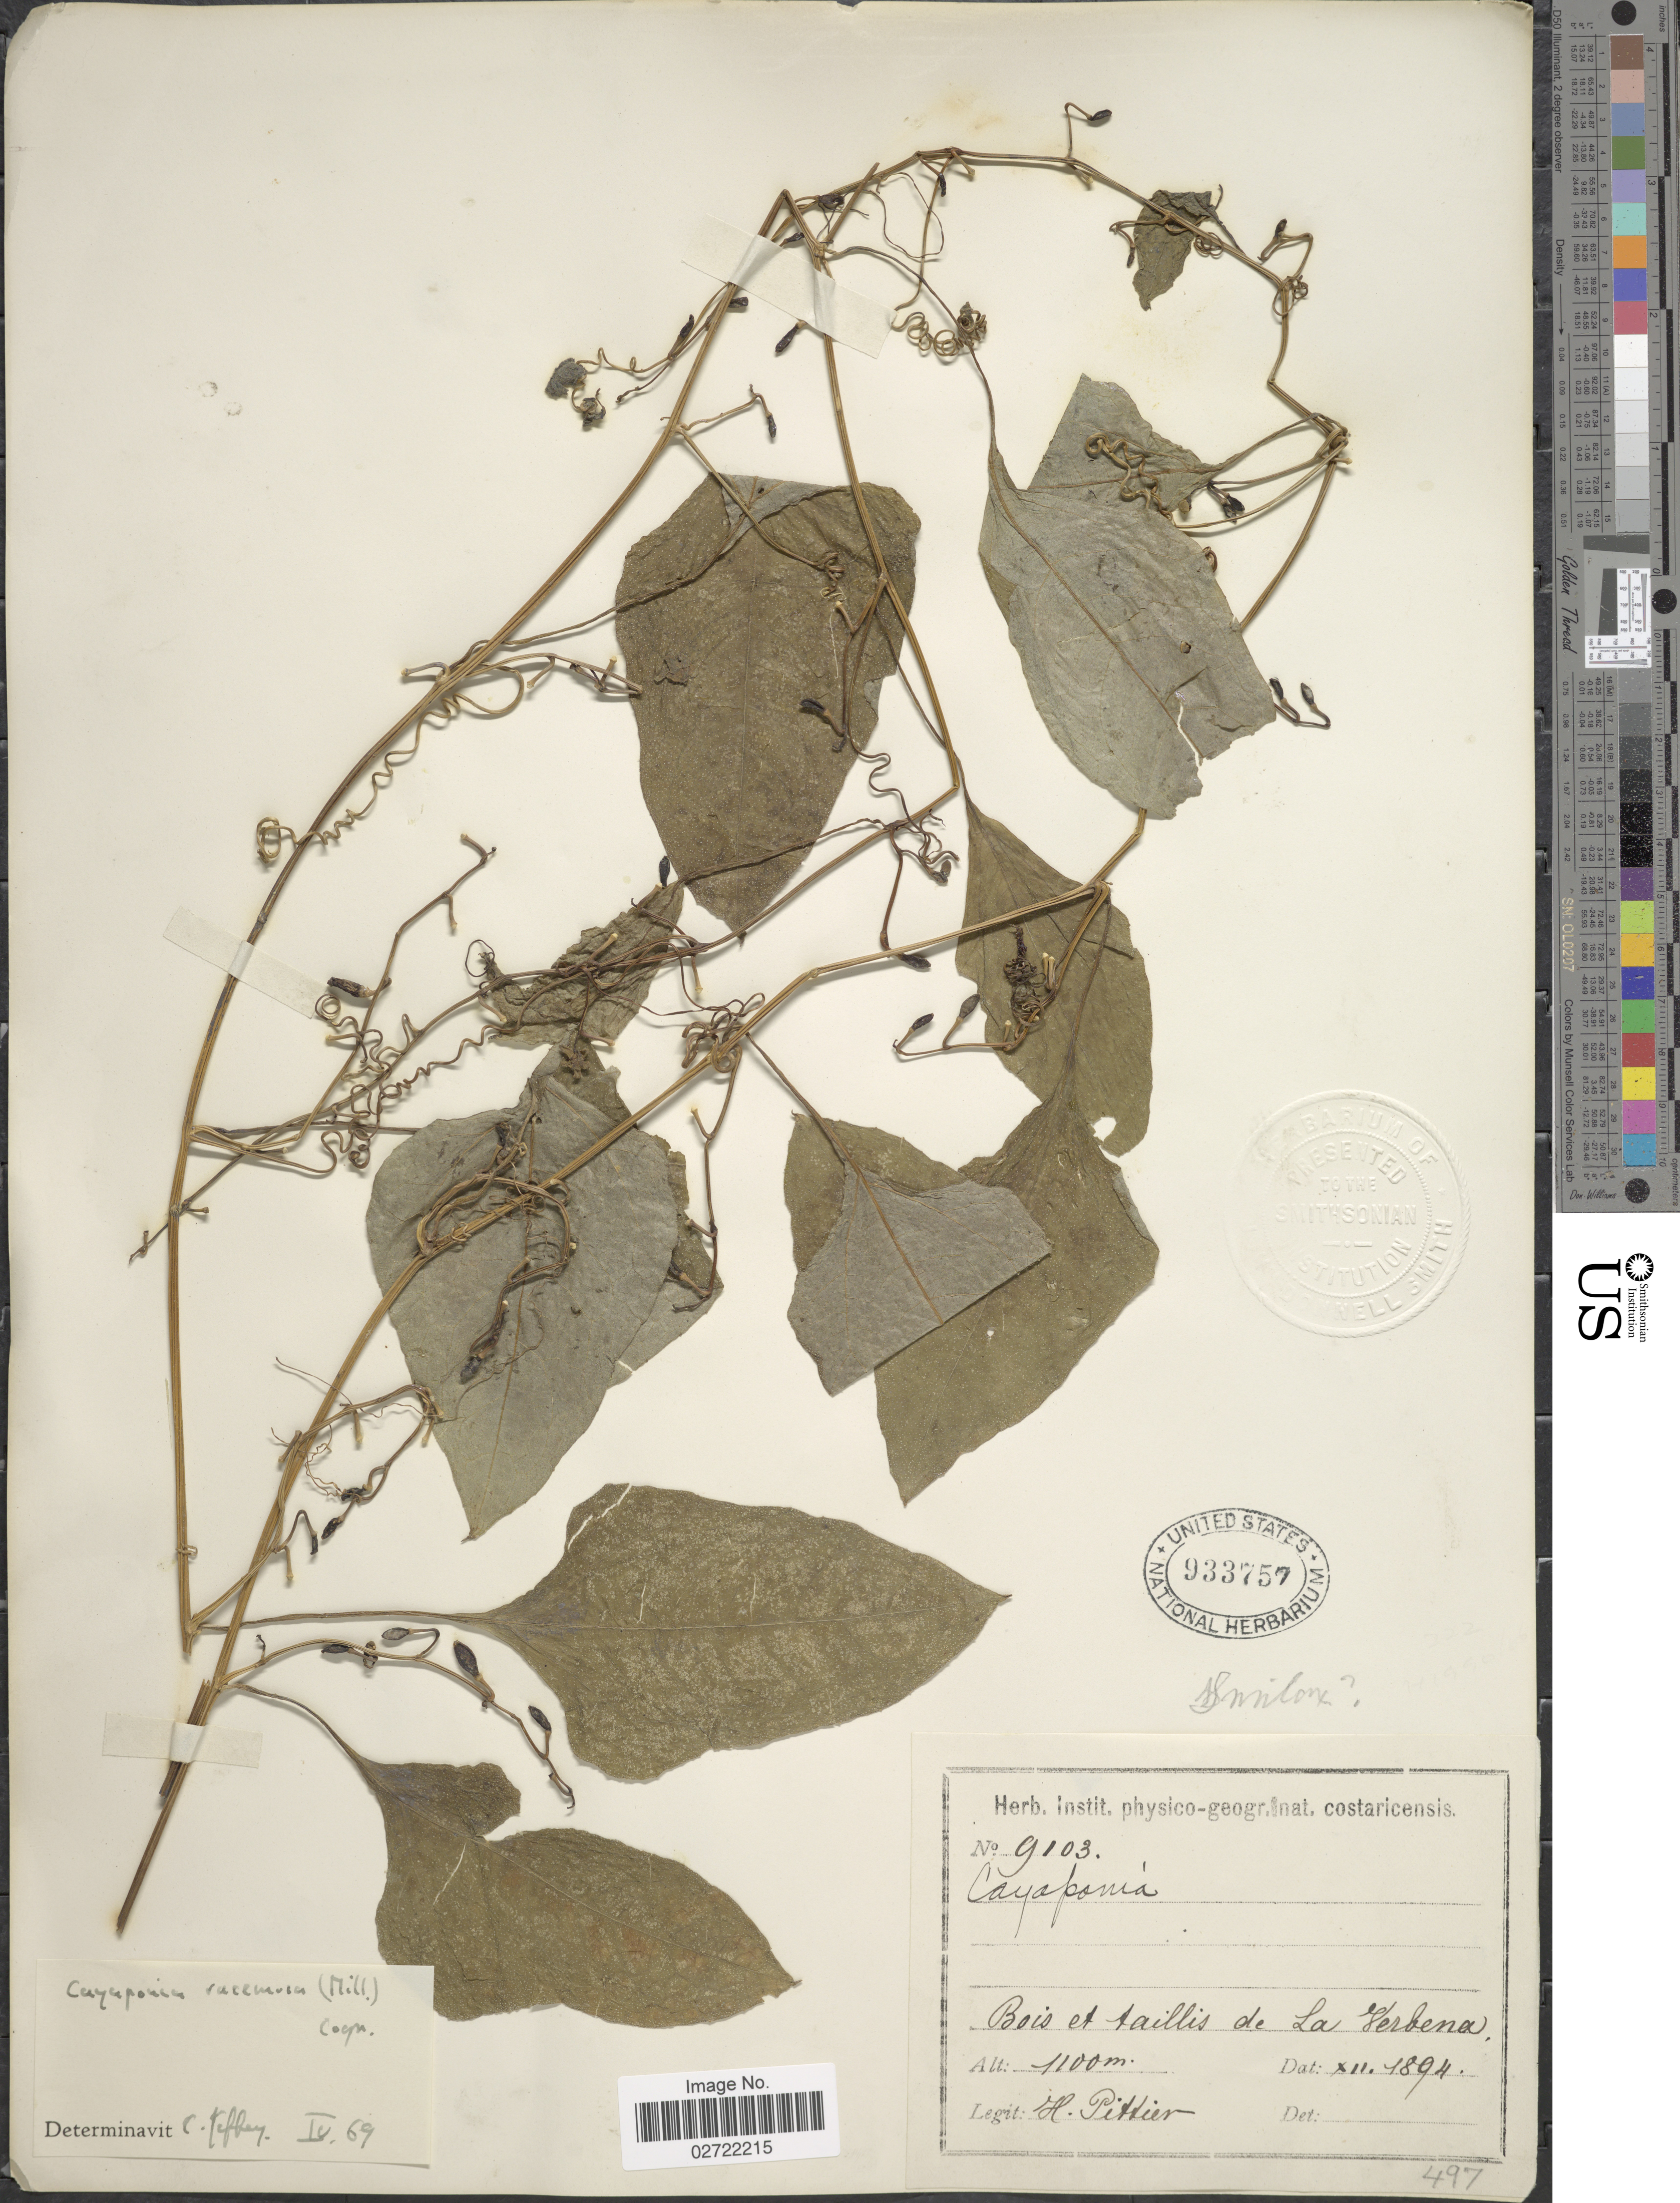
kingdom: Plantae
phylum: Tracheophyta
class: Magnoliopsida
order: Cucurbitales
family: Cucurbitaceae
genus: Cayaponia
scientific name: Cayaponia racemosa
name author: (Mill.) Cogn.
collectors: H. F. Pittier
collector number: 9103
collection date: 1894-12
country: Costa Rica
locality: Bois et tailles de La Verbena.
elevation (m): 1100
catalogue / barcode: US 933757